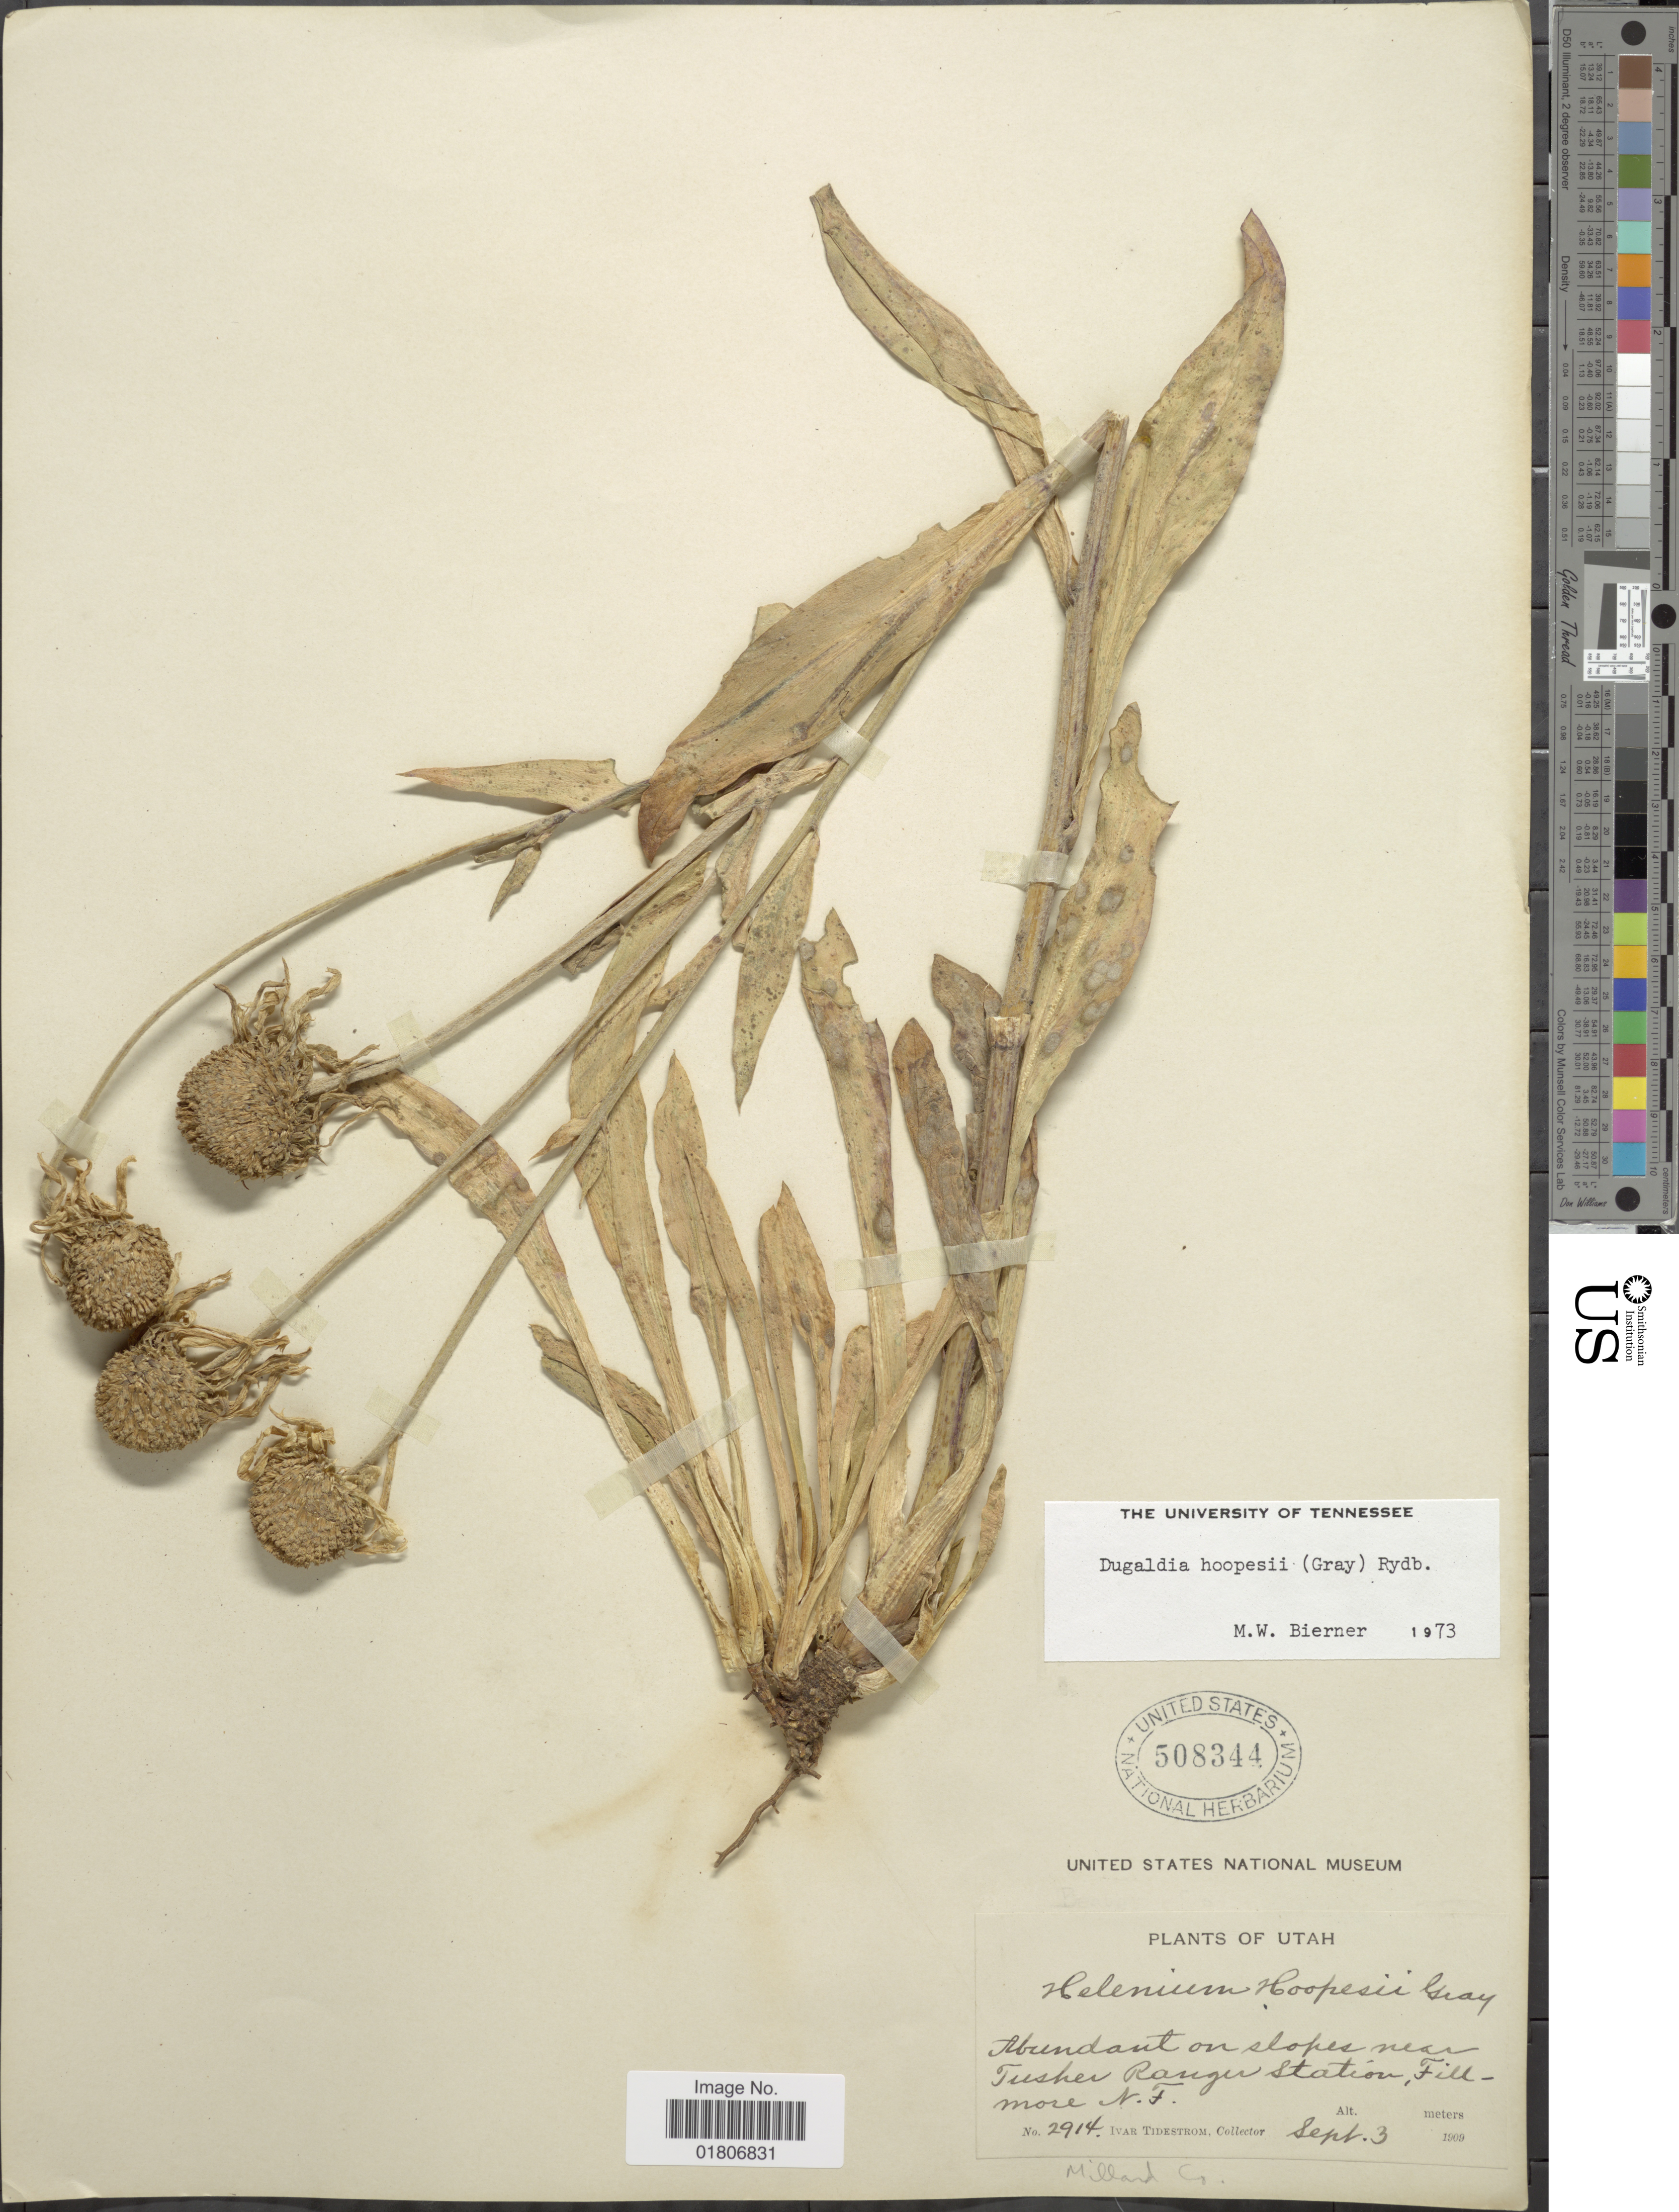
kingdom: Plantae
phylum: Tracheophyta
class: Magnoliopsida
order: Asterales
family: Asteraceae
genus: Dugaldia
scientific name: Dugaldia hoopesii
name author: (A. Gray) Rydb.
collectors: I. F. Tidestrom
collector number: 2914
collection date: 1909-09-03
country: United States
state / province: Utah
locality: Tusher Ranger Station, Fillmore N. F.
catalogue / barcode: US 508344